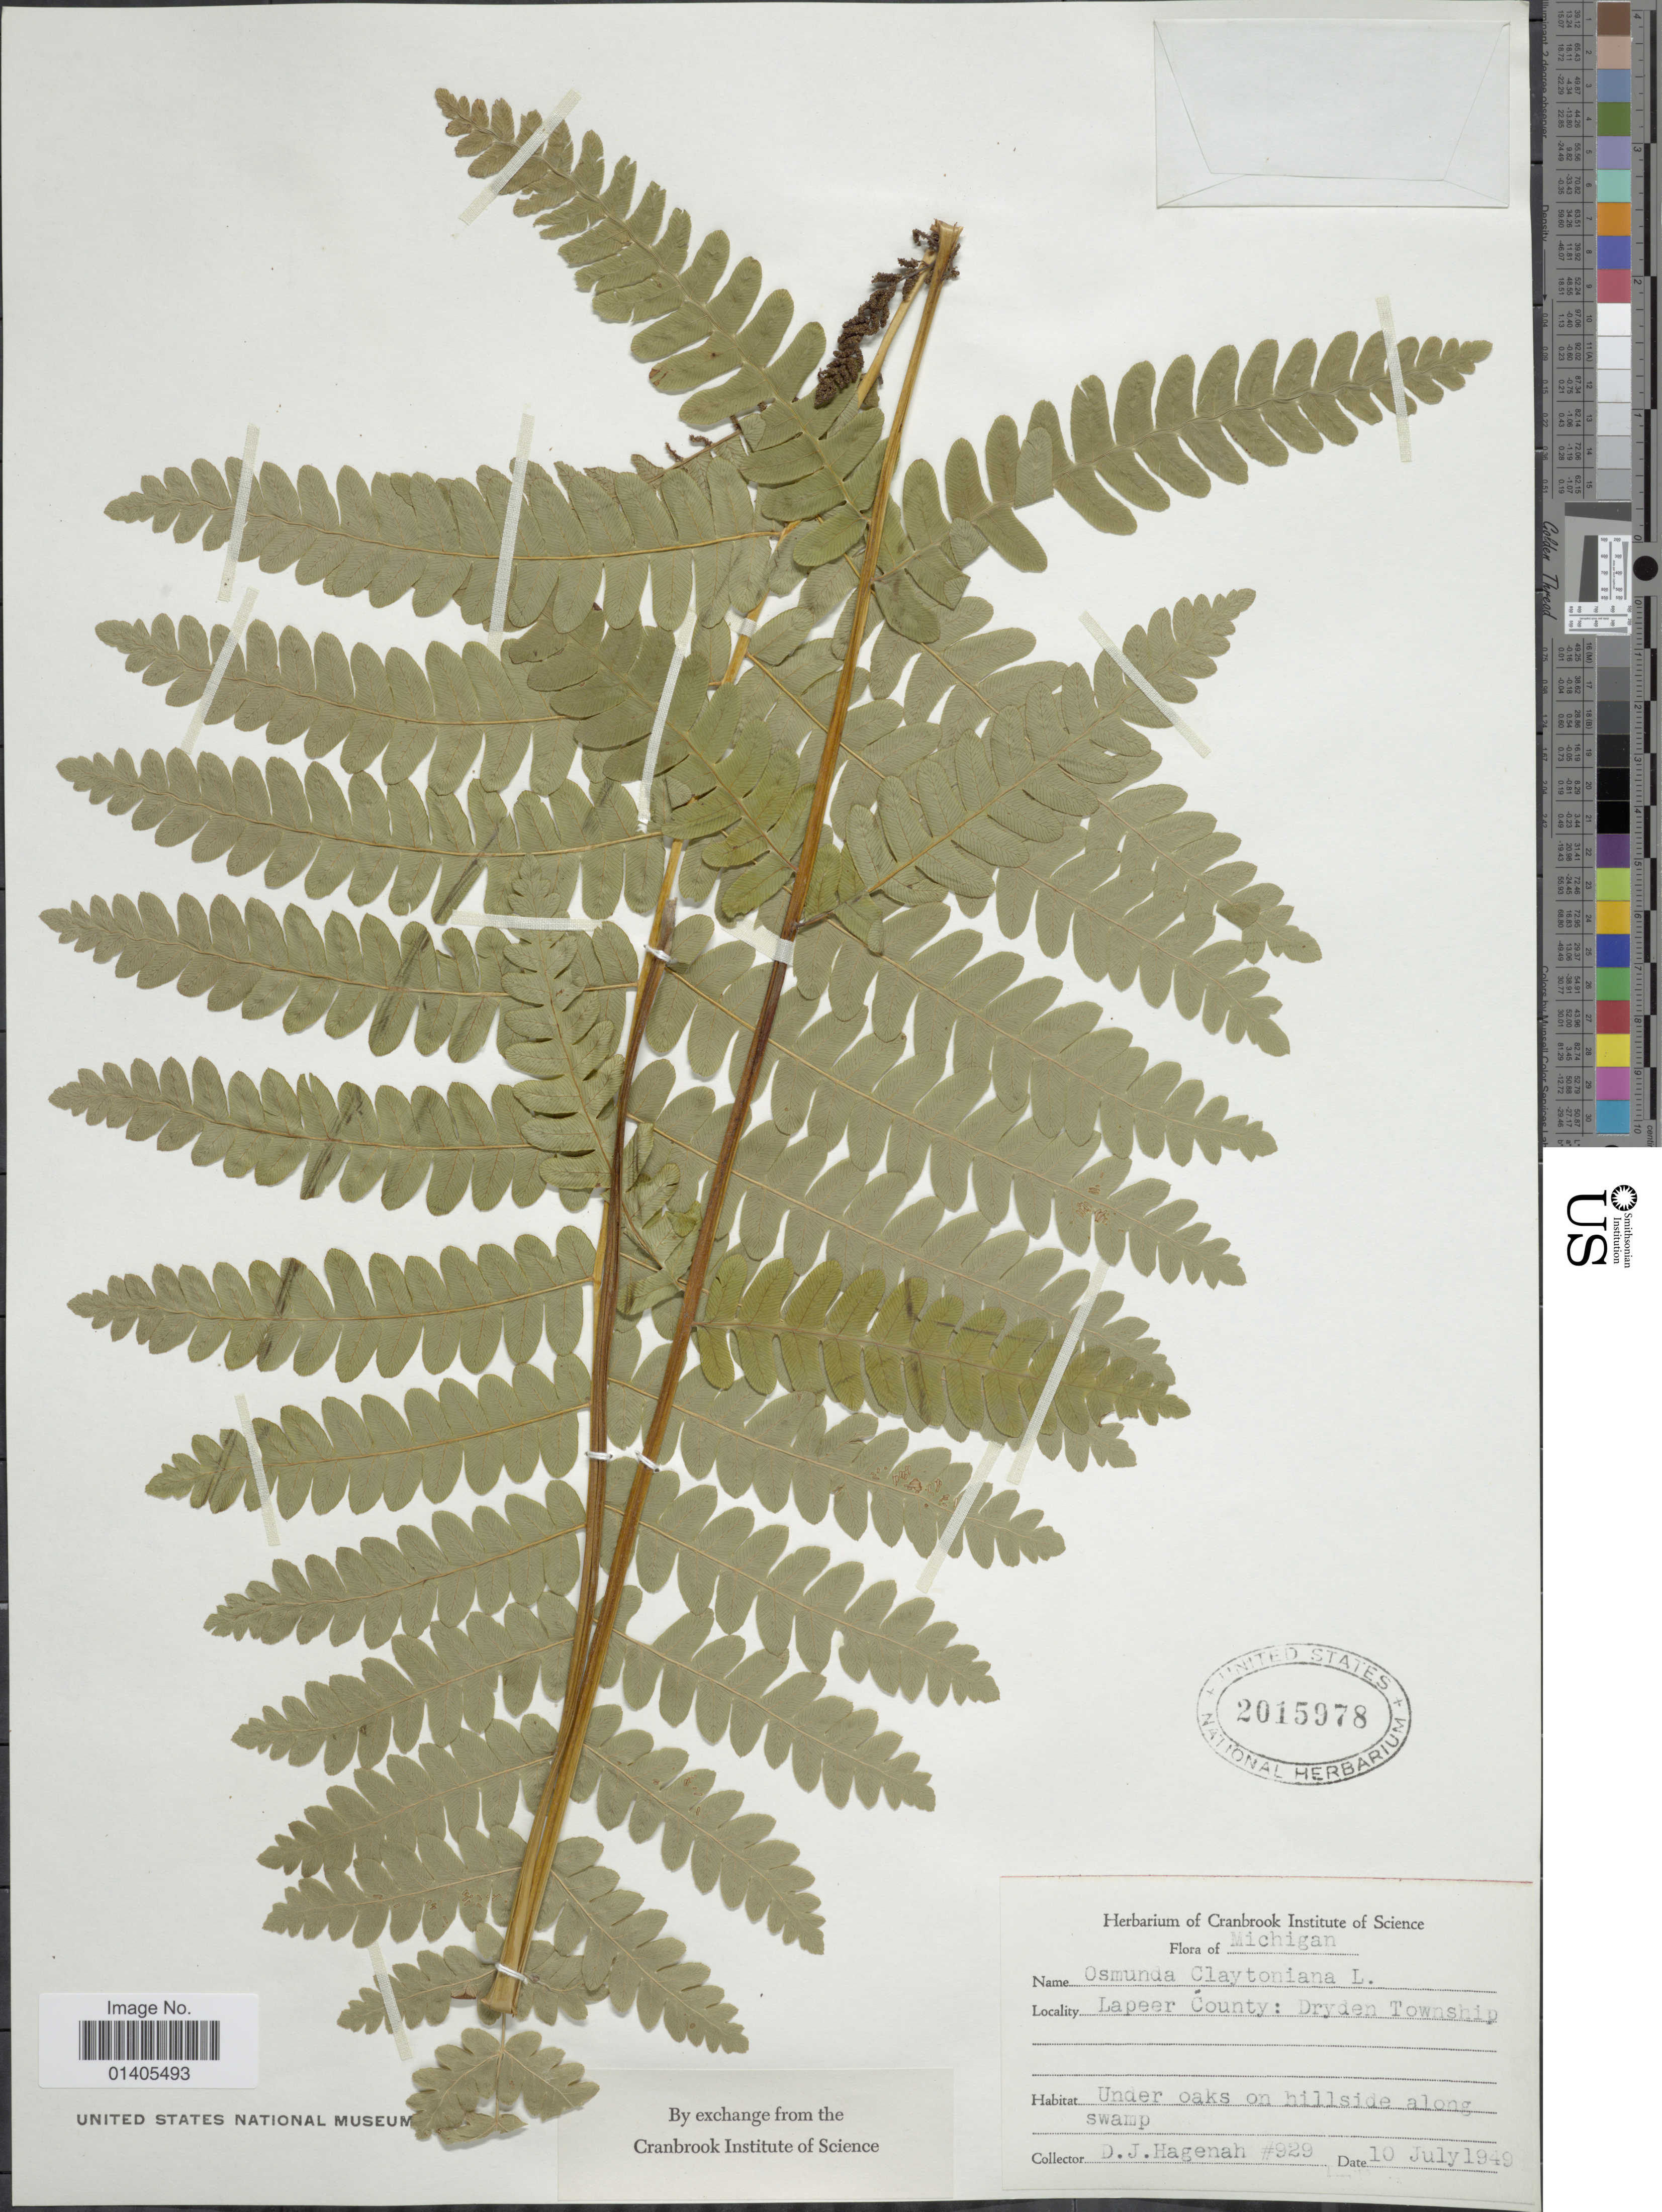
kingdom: Plantae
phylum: Tracheophyta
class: Polypodiopsida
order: Osmundales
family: Osmundaceae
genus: Osmunda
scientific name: Osmunda claytoniana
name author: (L.) Tagawa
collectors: D. Hagenah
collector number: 929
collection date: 1949-07-10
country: United States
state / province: Michigan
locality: Lapeer County: Dryden Township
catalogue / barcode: US 2015978